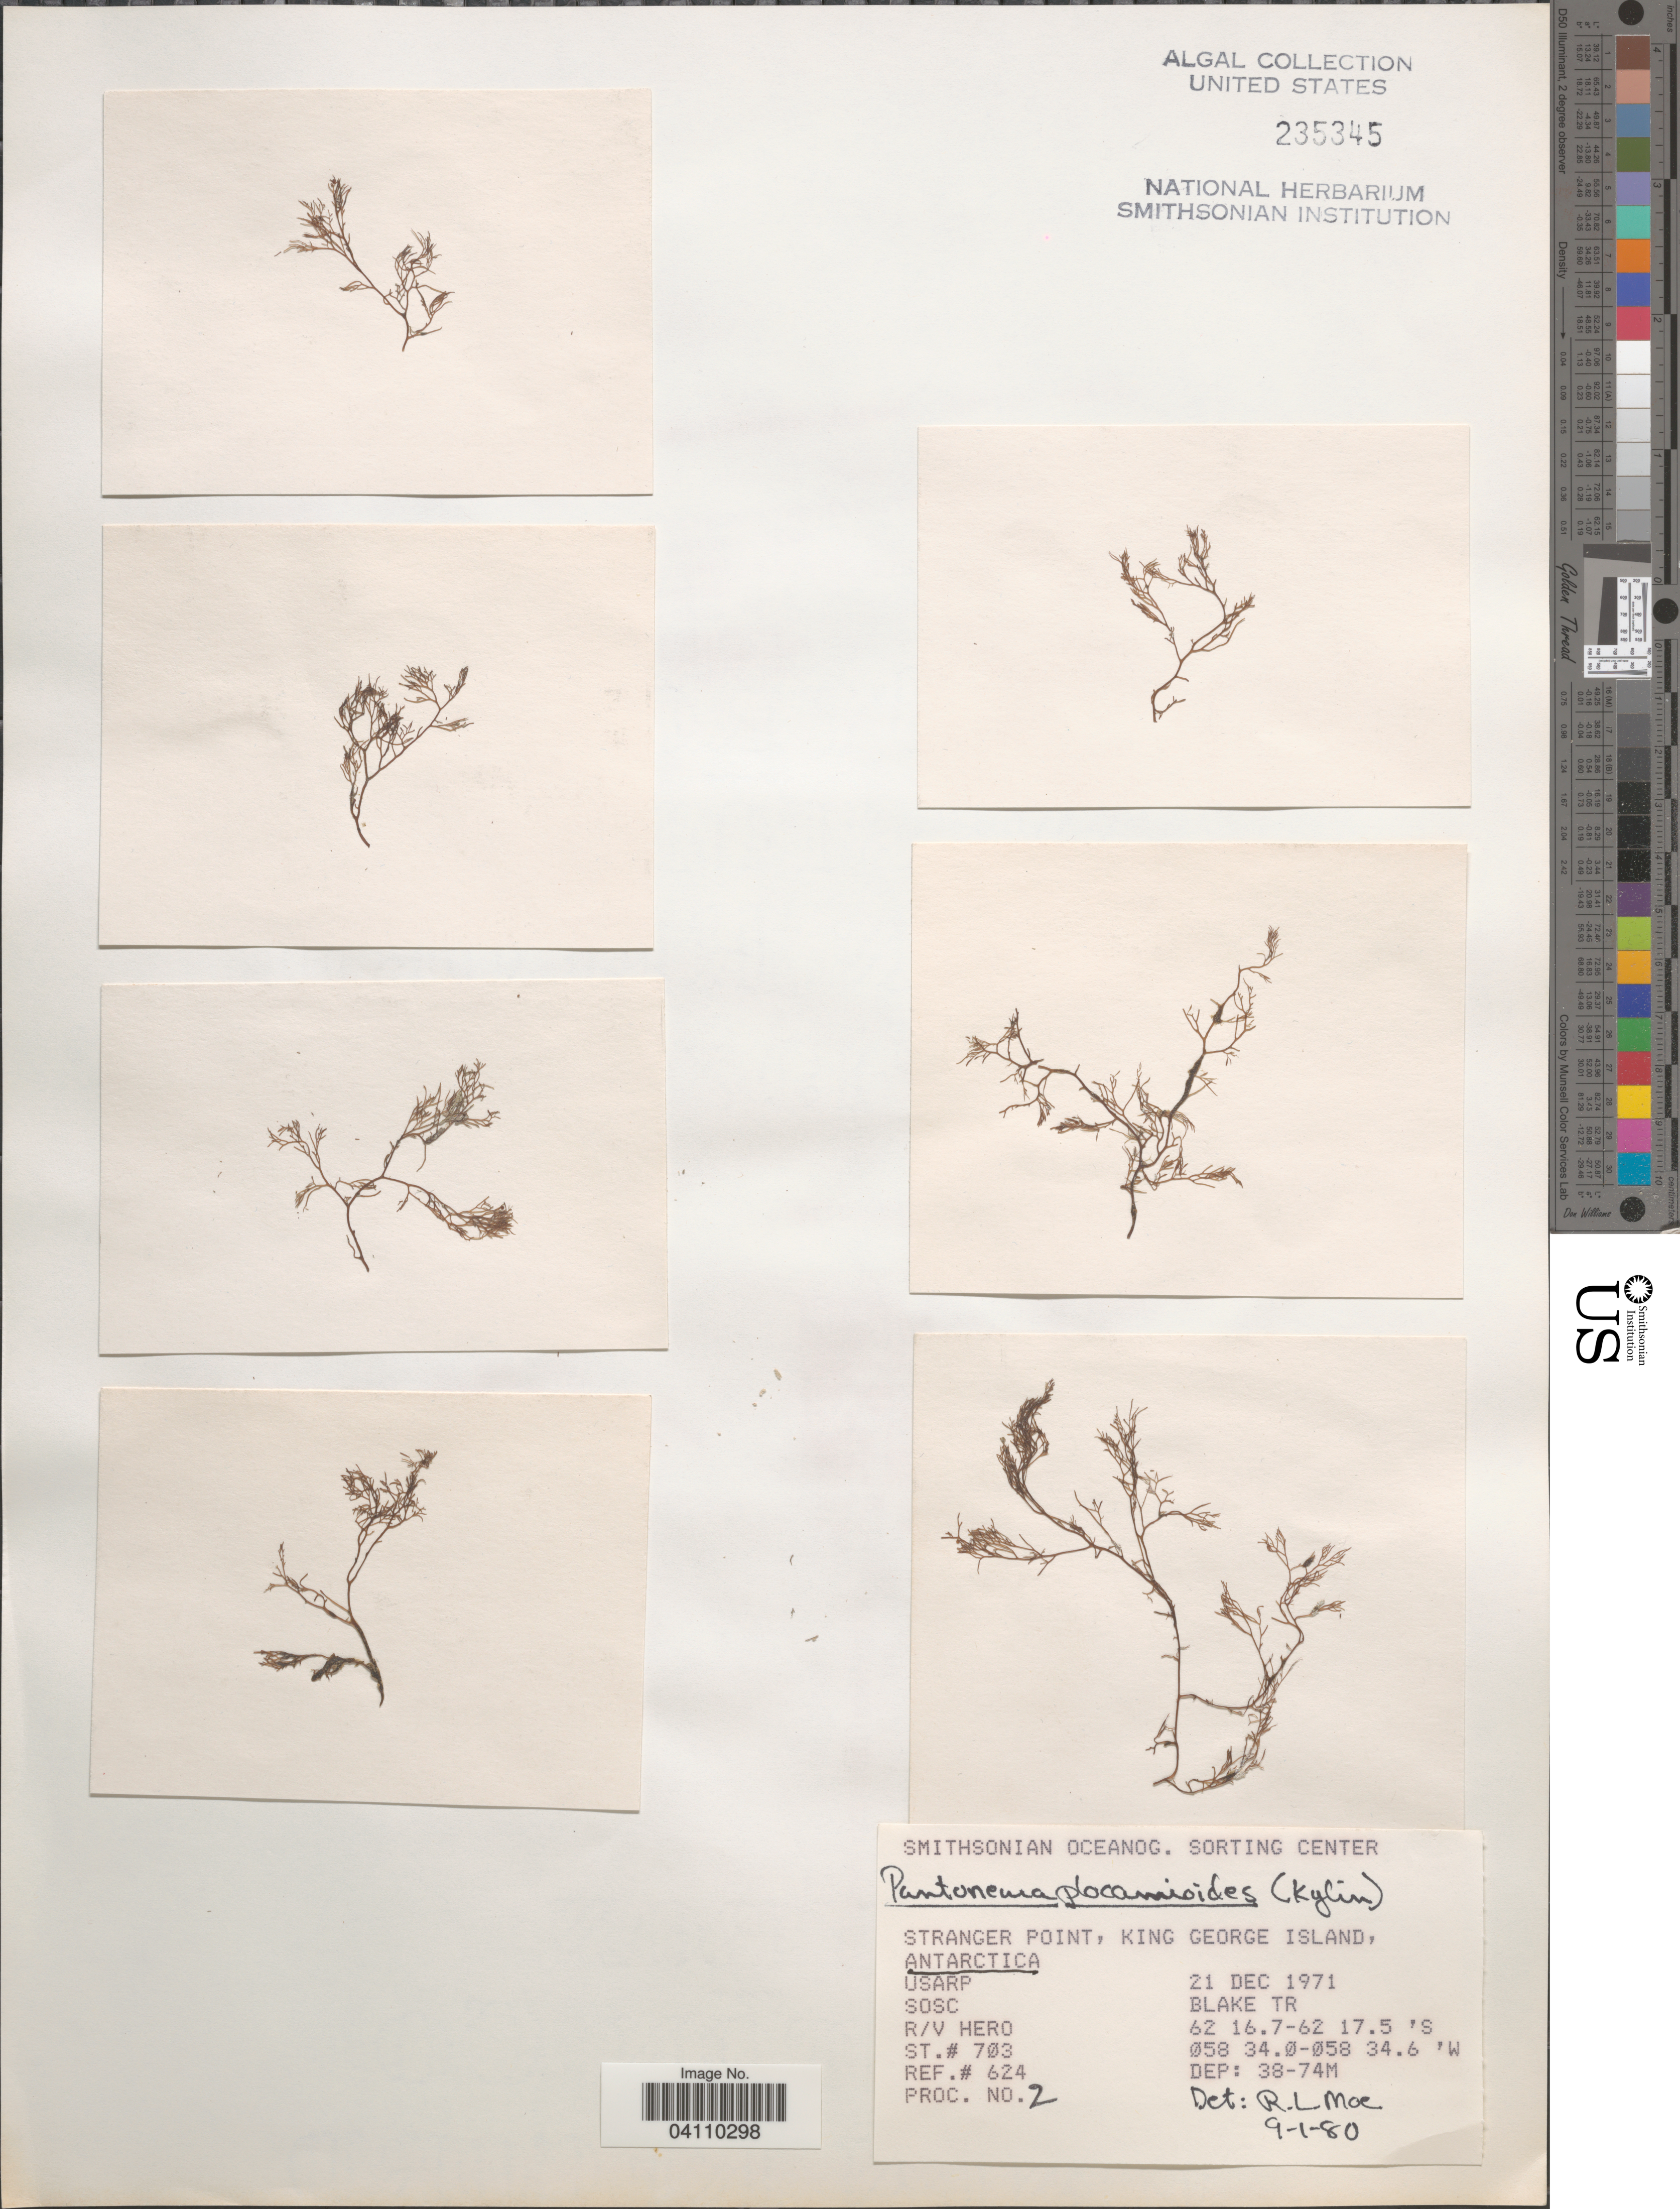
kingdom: Plantae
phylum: Rhodophyta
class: Florideophyceae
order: Ceramiales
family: Delesseriaceae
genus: Pantoneura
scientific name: Pantoneura plocamioides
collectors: Smithsonian Oceanographic Sorting Center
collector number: Proc. 2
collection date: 1971-12-21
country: Antarctica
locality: Stranger Point, King George Island.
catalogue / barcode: US 235345